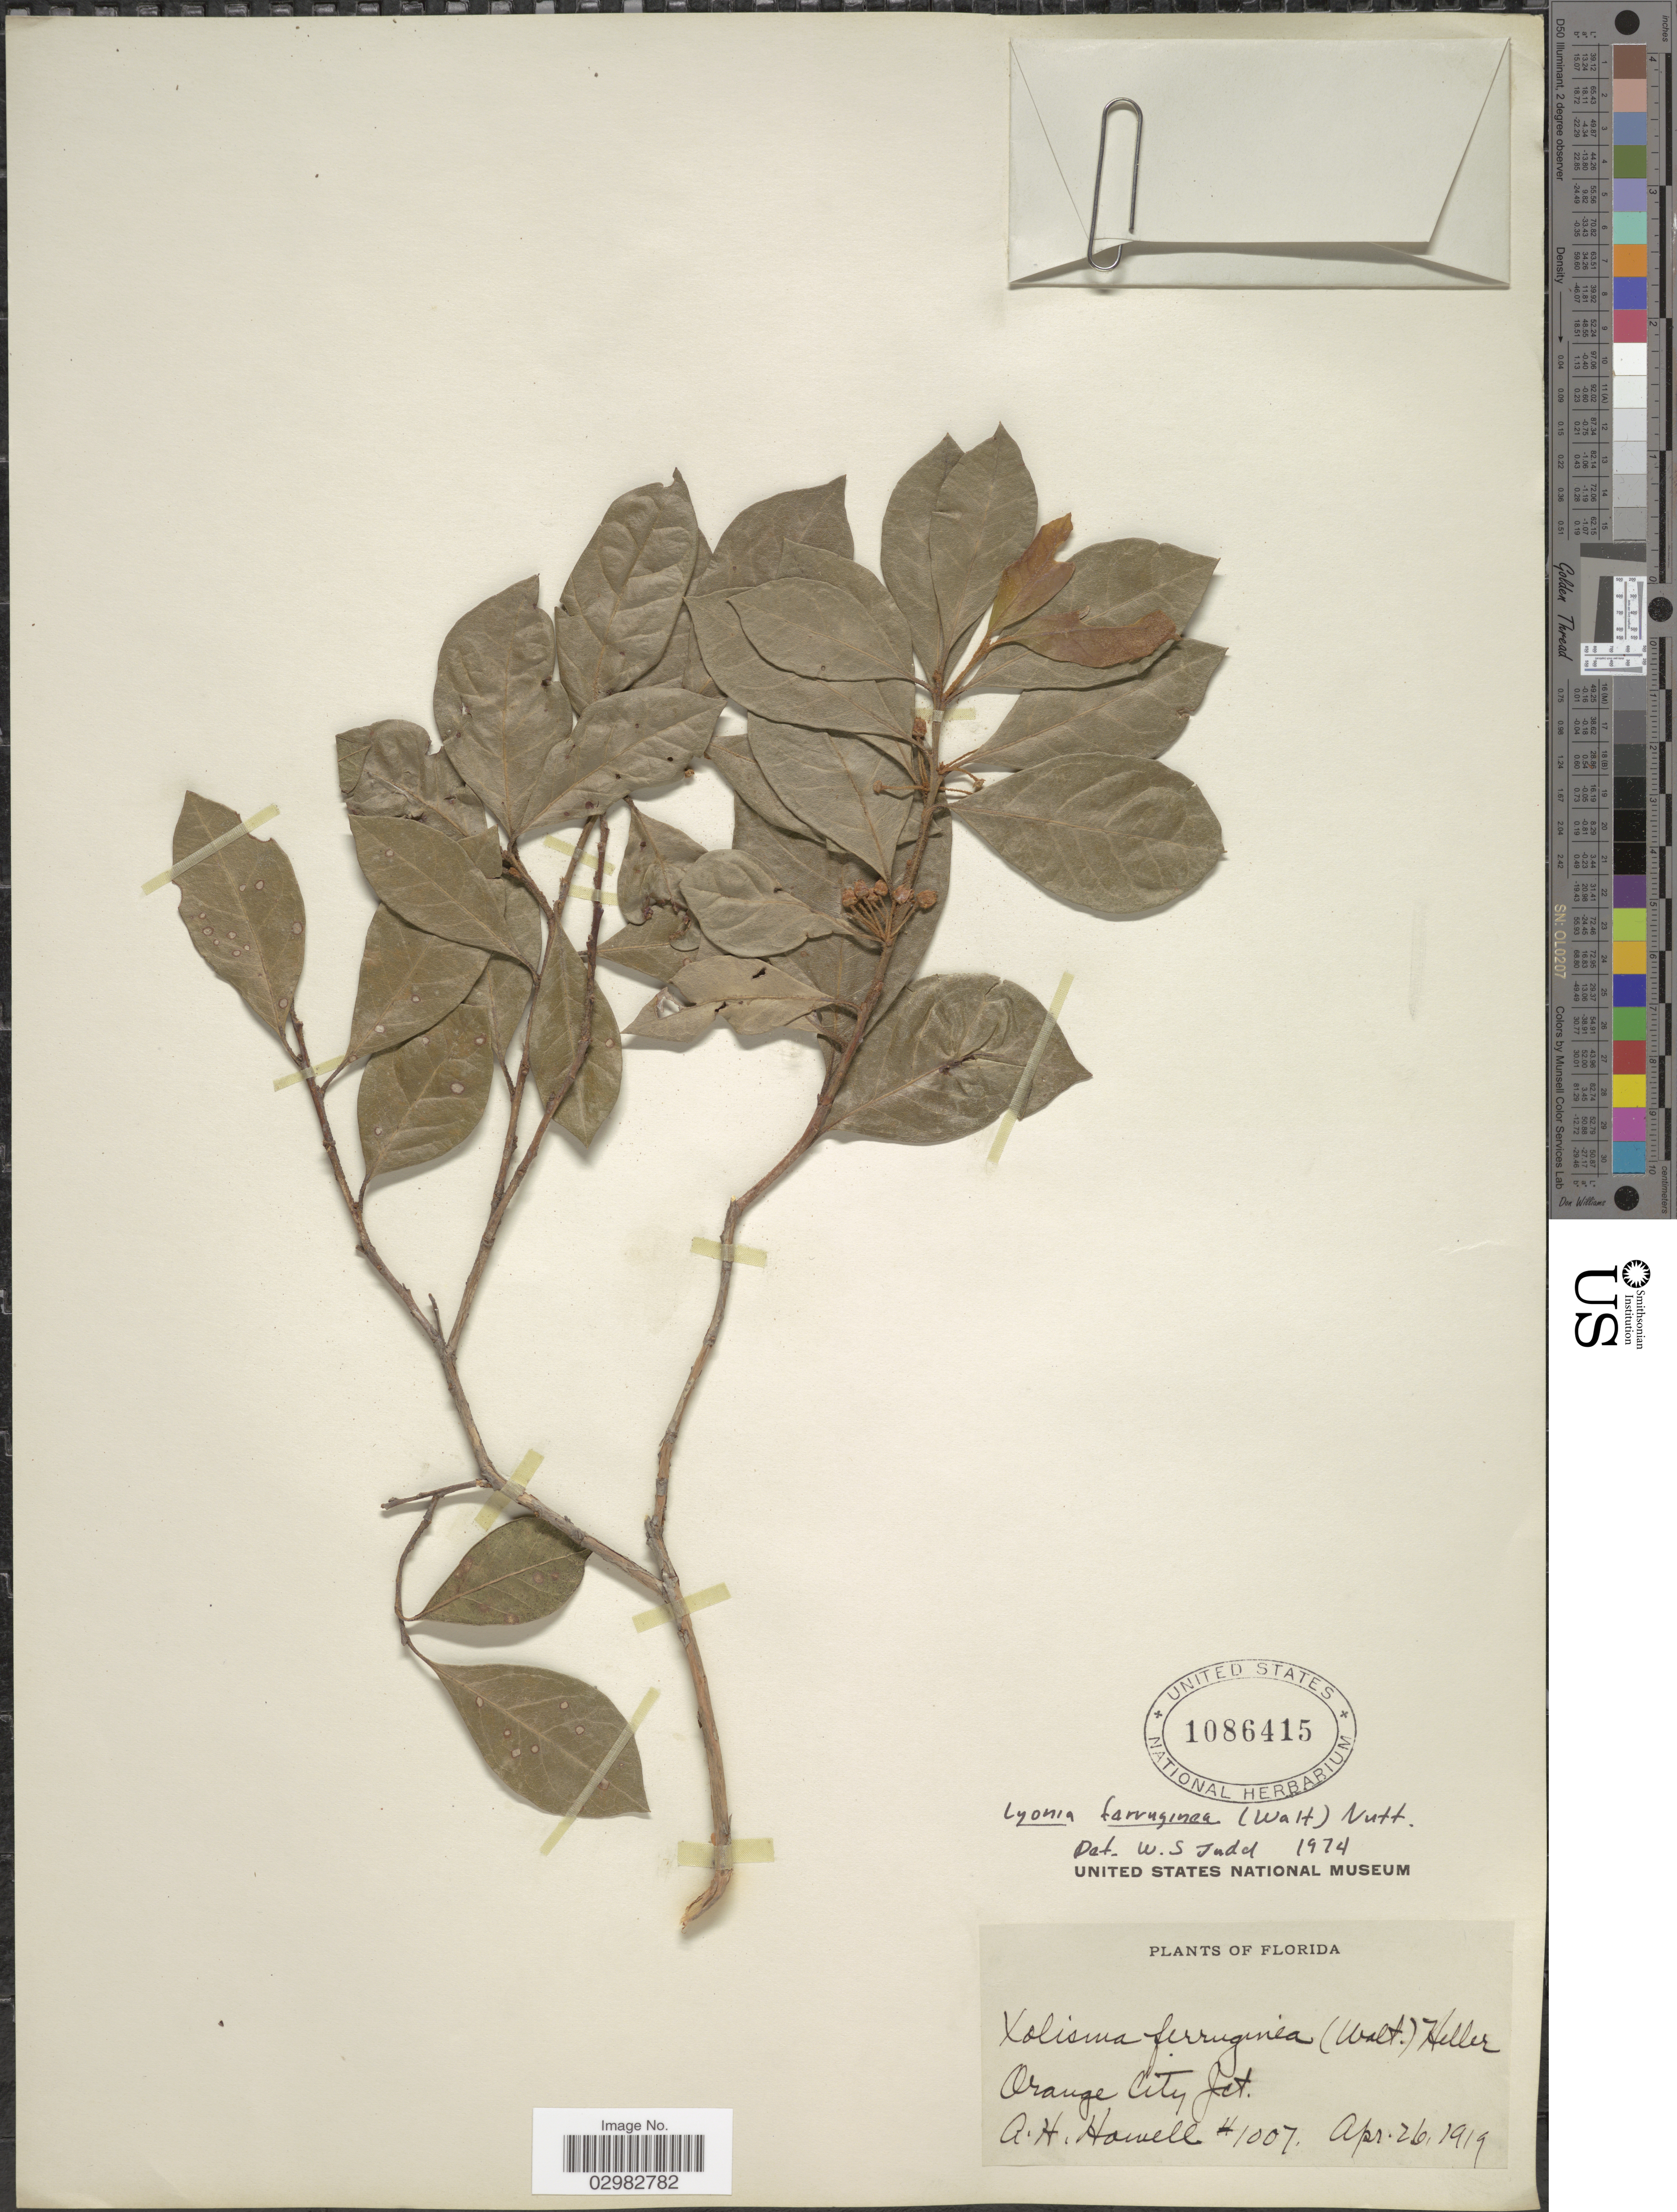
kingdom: Plantae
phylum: Tracheophyta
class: Magnoliopsida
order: Ericales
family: Ericaceae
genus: Lyonia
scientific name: Lyonia fruticosa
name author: (Michx.) G.S. Torr.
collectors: A. Howell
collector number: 1007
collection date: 1919-04-26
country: United States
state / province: Florida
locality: Orange City Jct.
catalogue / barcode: US 1086415